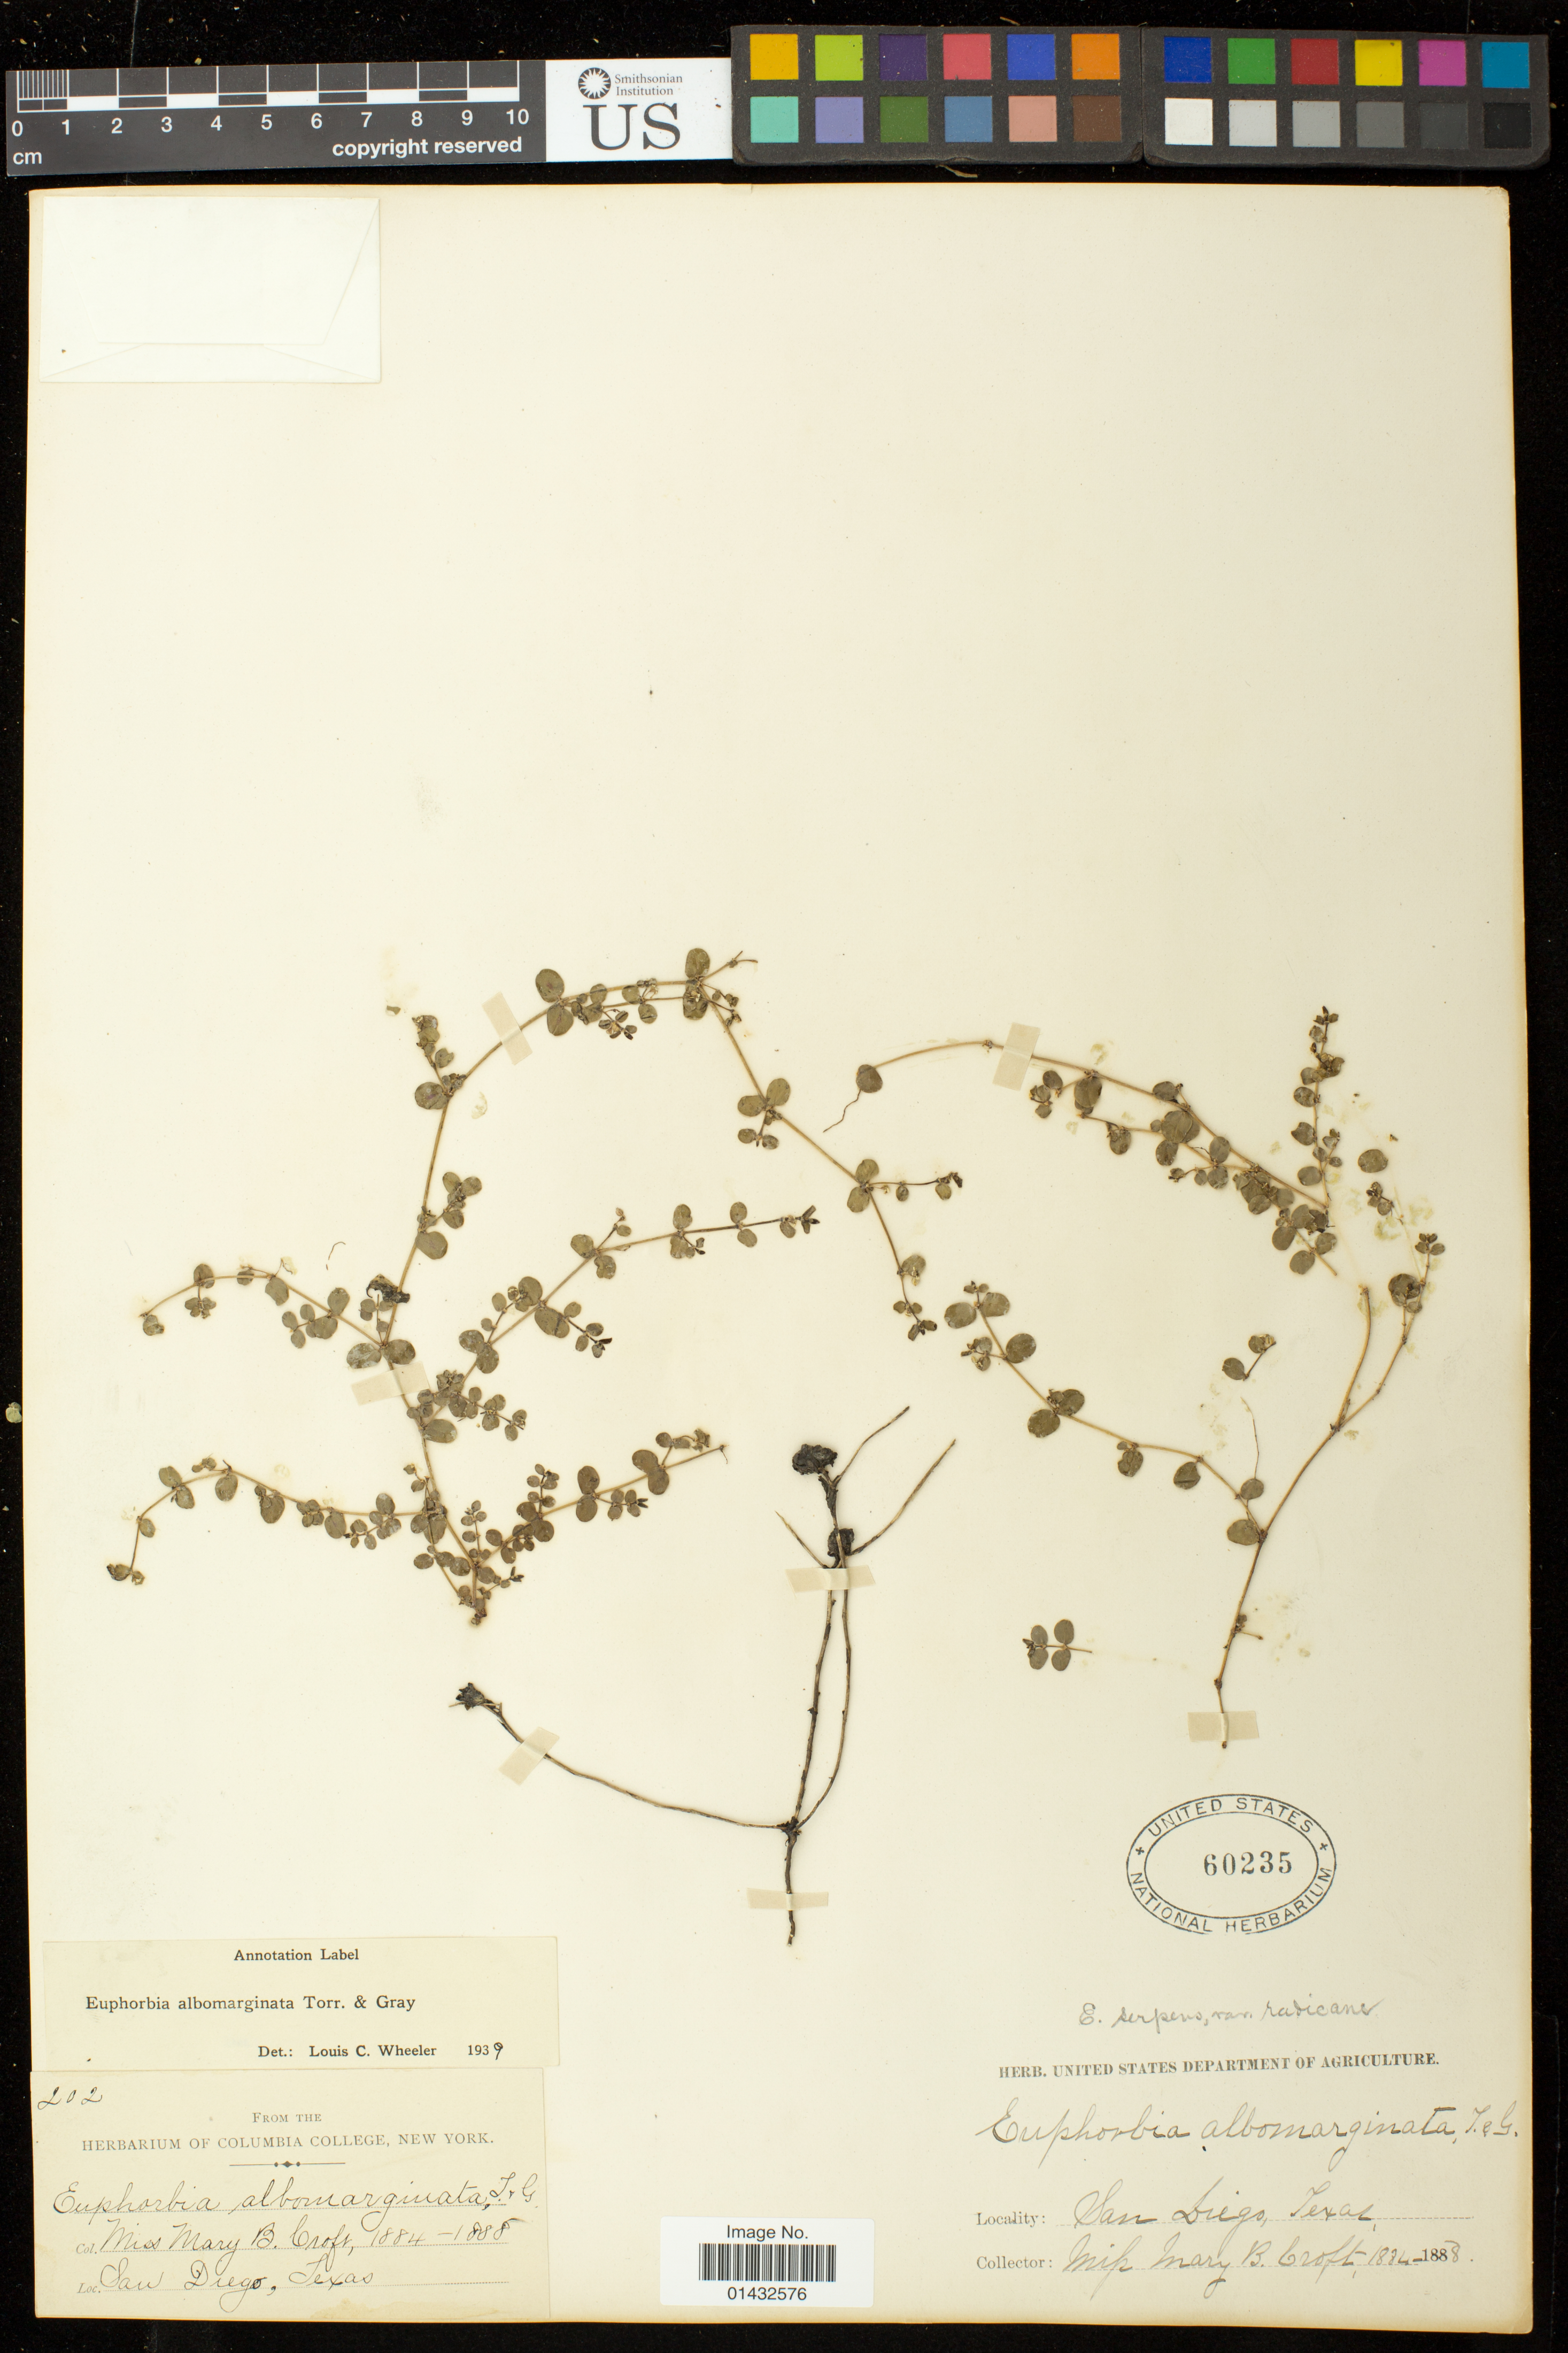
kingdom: Plantae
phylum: Tracheophyta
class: Magnoliopsida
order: Malpighiales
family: Euphorbiaceae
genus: Euphorbia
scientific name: Euphorbia albomarginata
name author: Torr. & A. Gray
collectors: M. Croft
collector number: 202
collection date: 1884/1888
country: United States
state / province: Texas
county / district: Duval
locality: San Diego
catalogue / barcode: US 60235